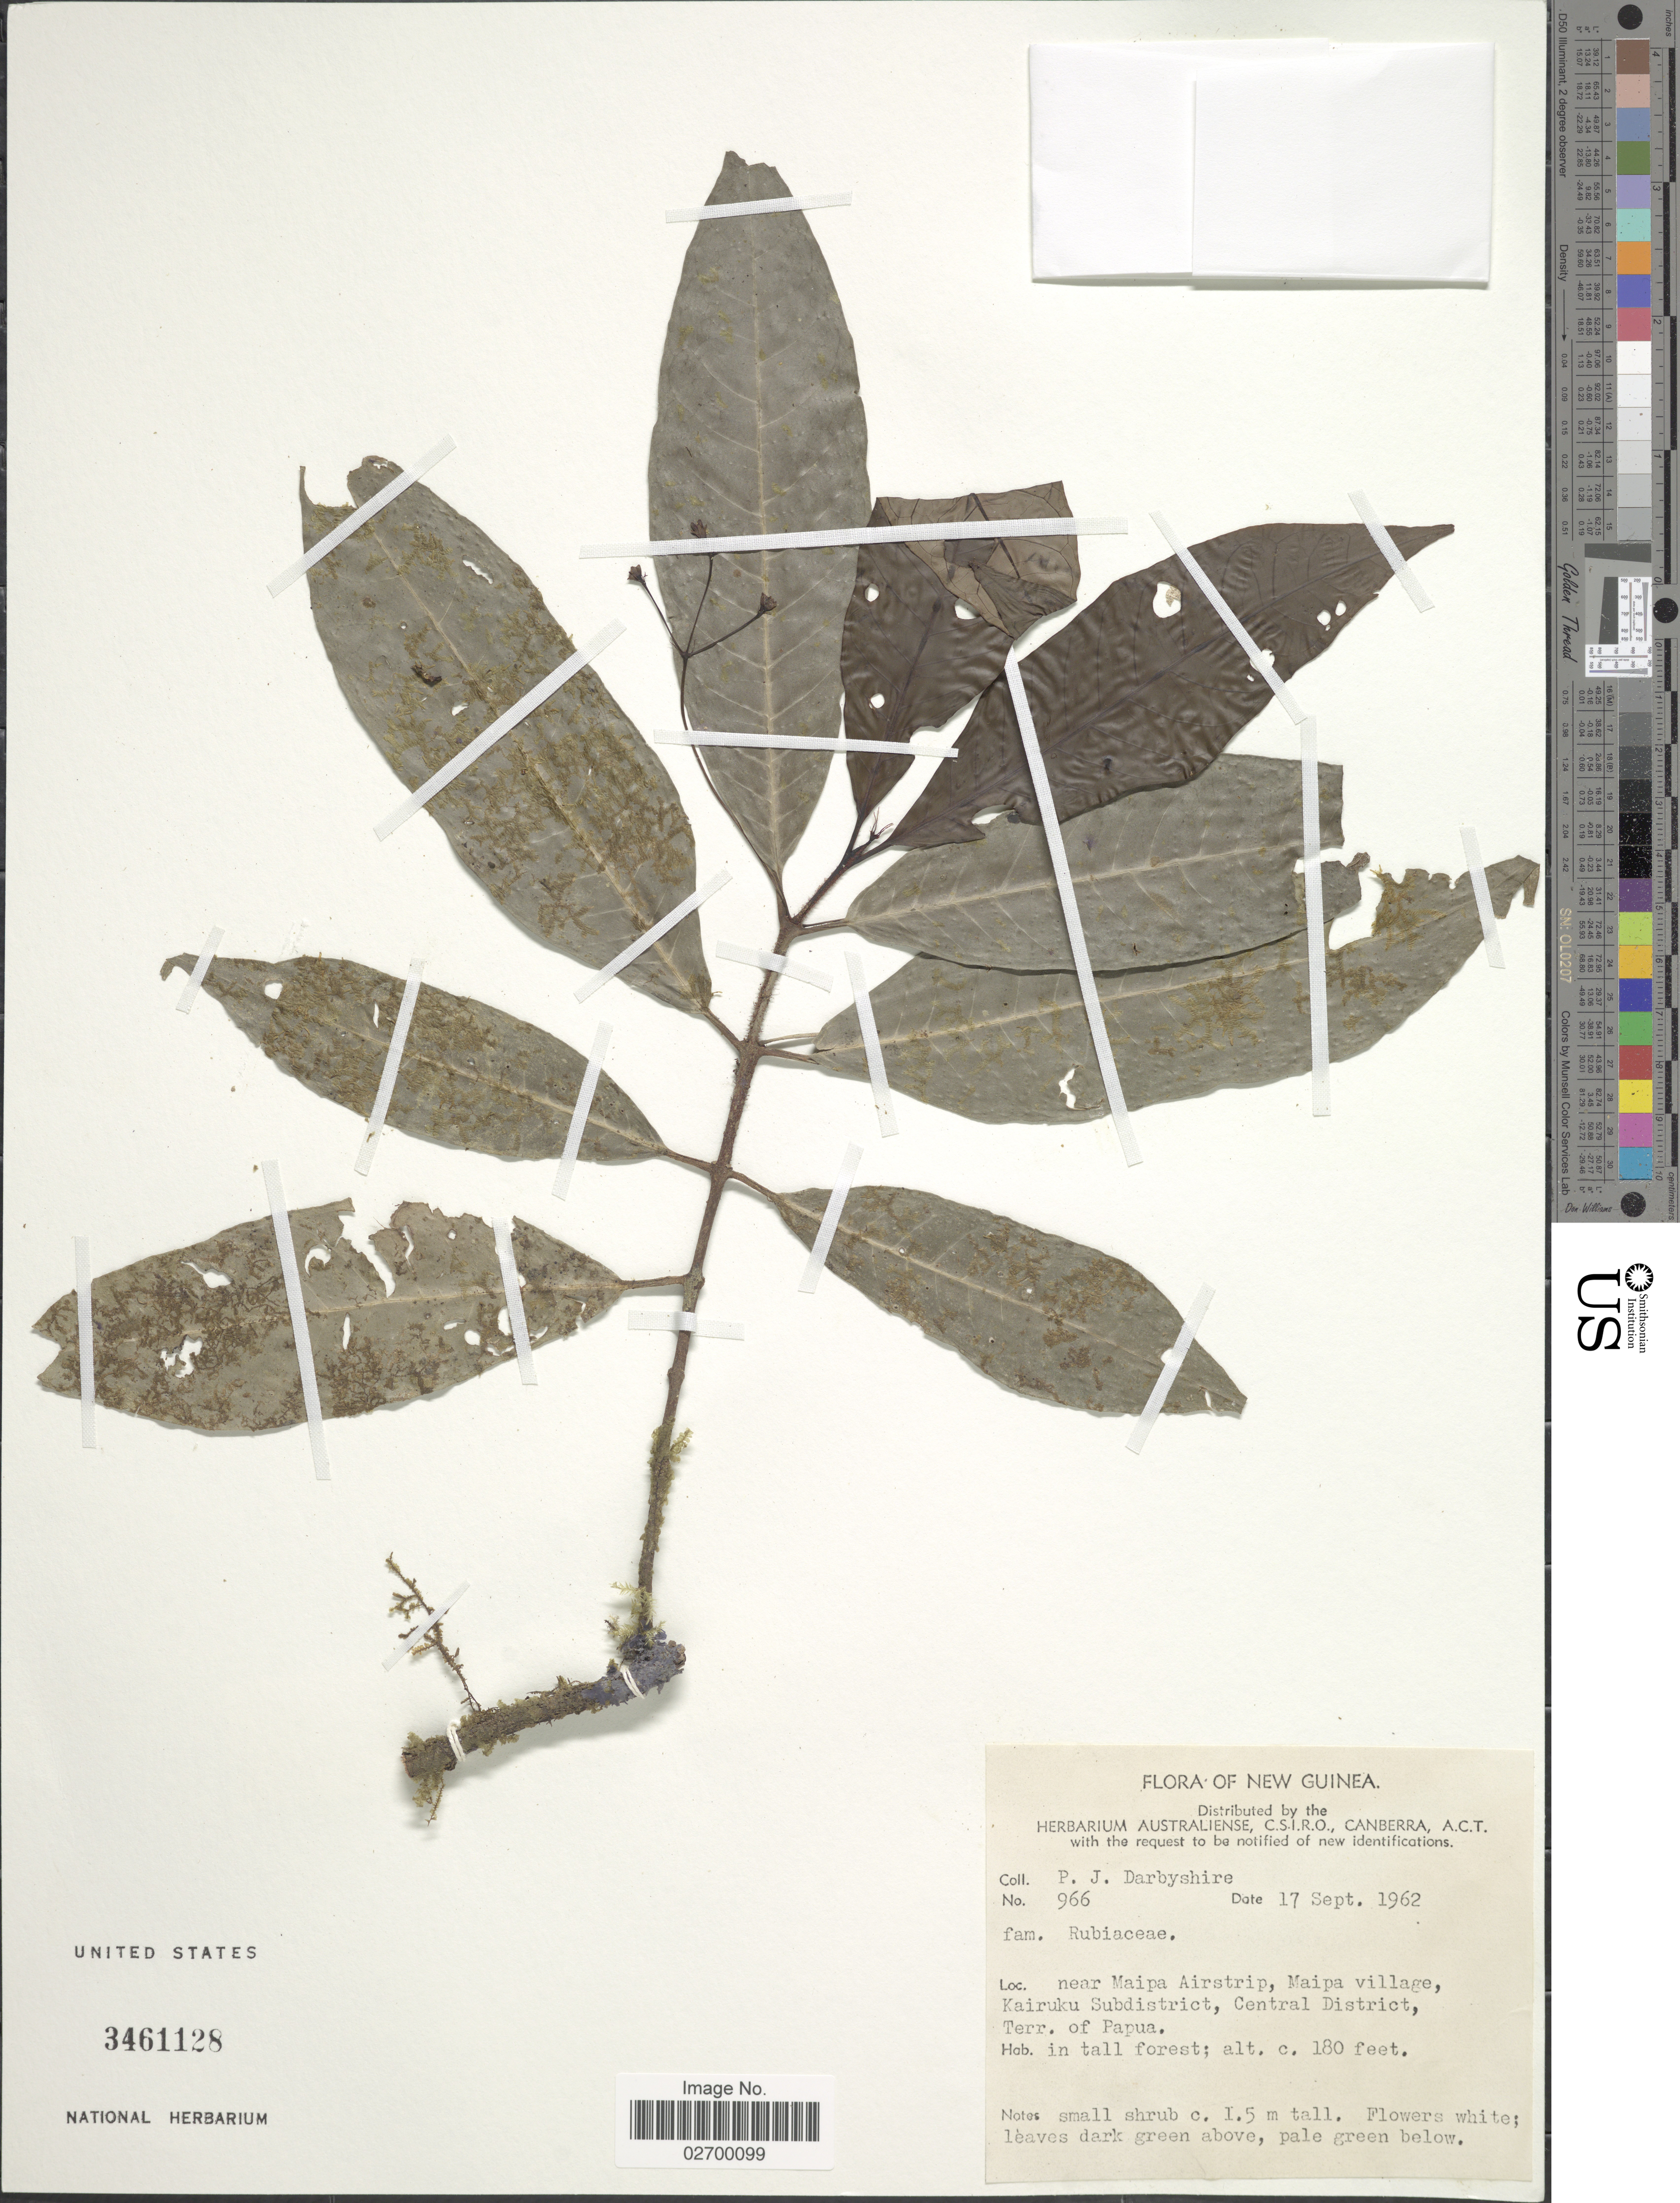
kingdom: Plantae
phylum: Tracheophyta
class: Magnoliopsida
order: Gentianales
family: Rubiaceae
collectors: P. Darbyshire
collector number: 966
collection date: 1962-09-17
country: Papua New Guinea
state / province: Central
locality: New Guinea. Near Maipa Airstrip, Maipa village, Kairuku Subdistrict, Terr. of Papua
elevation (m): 55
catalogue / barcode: US 3461128